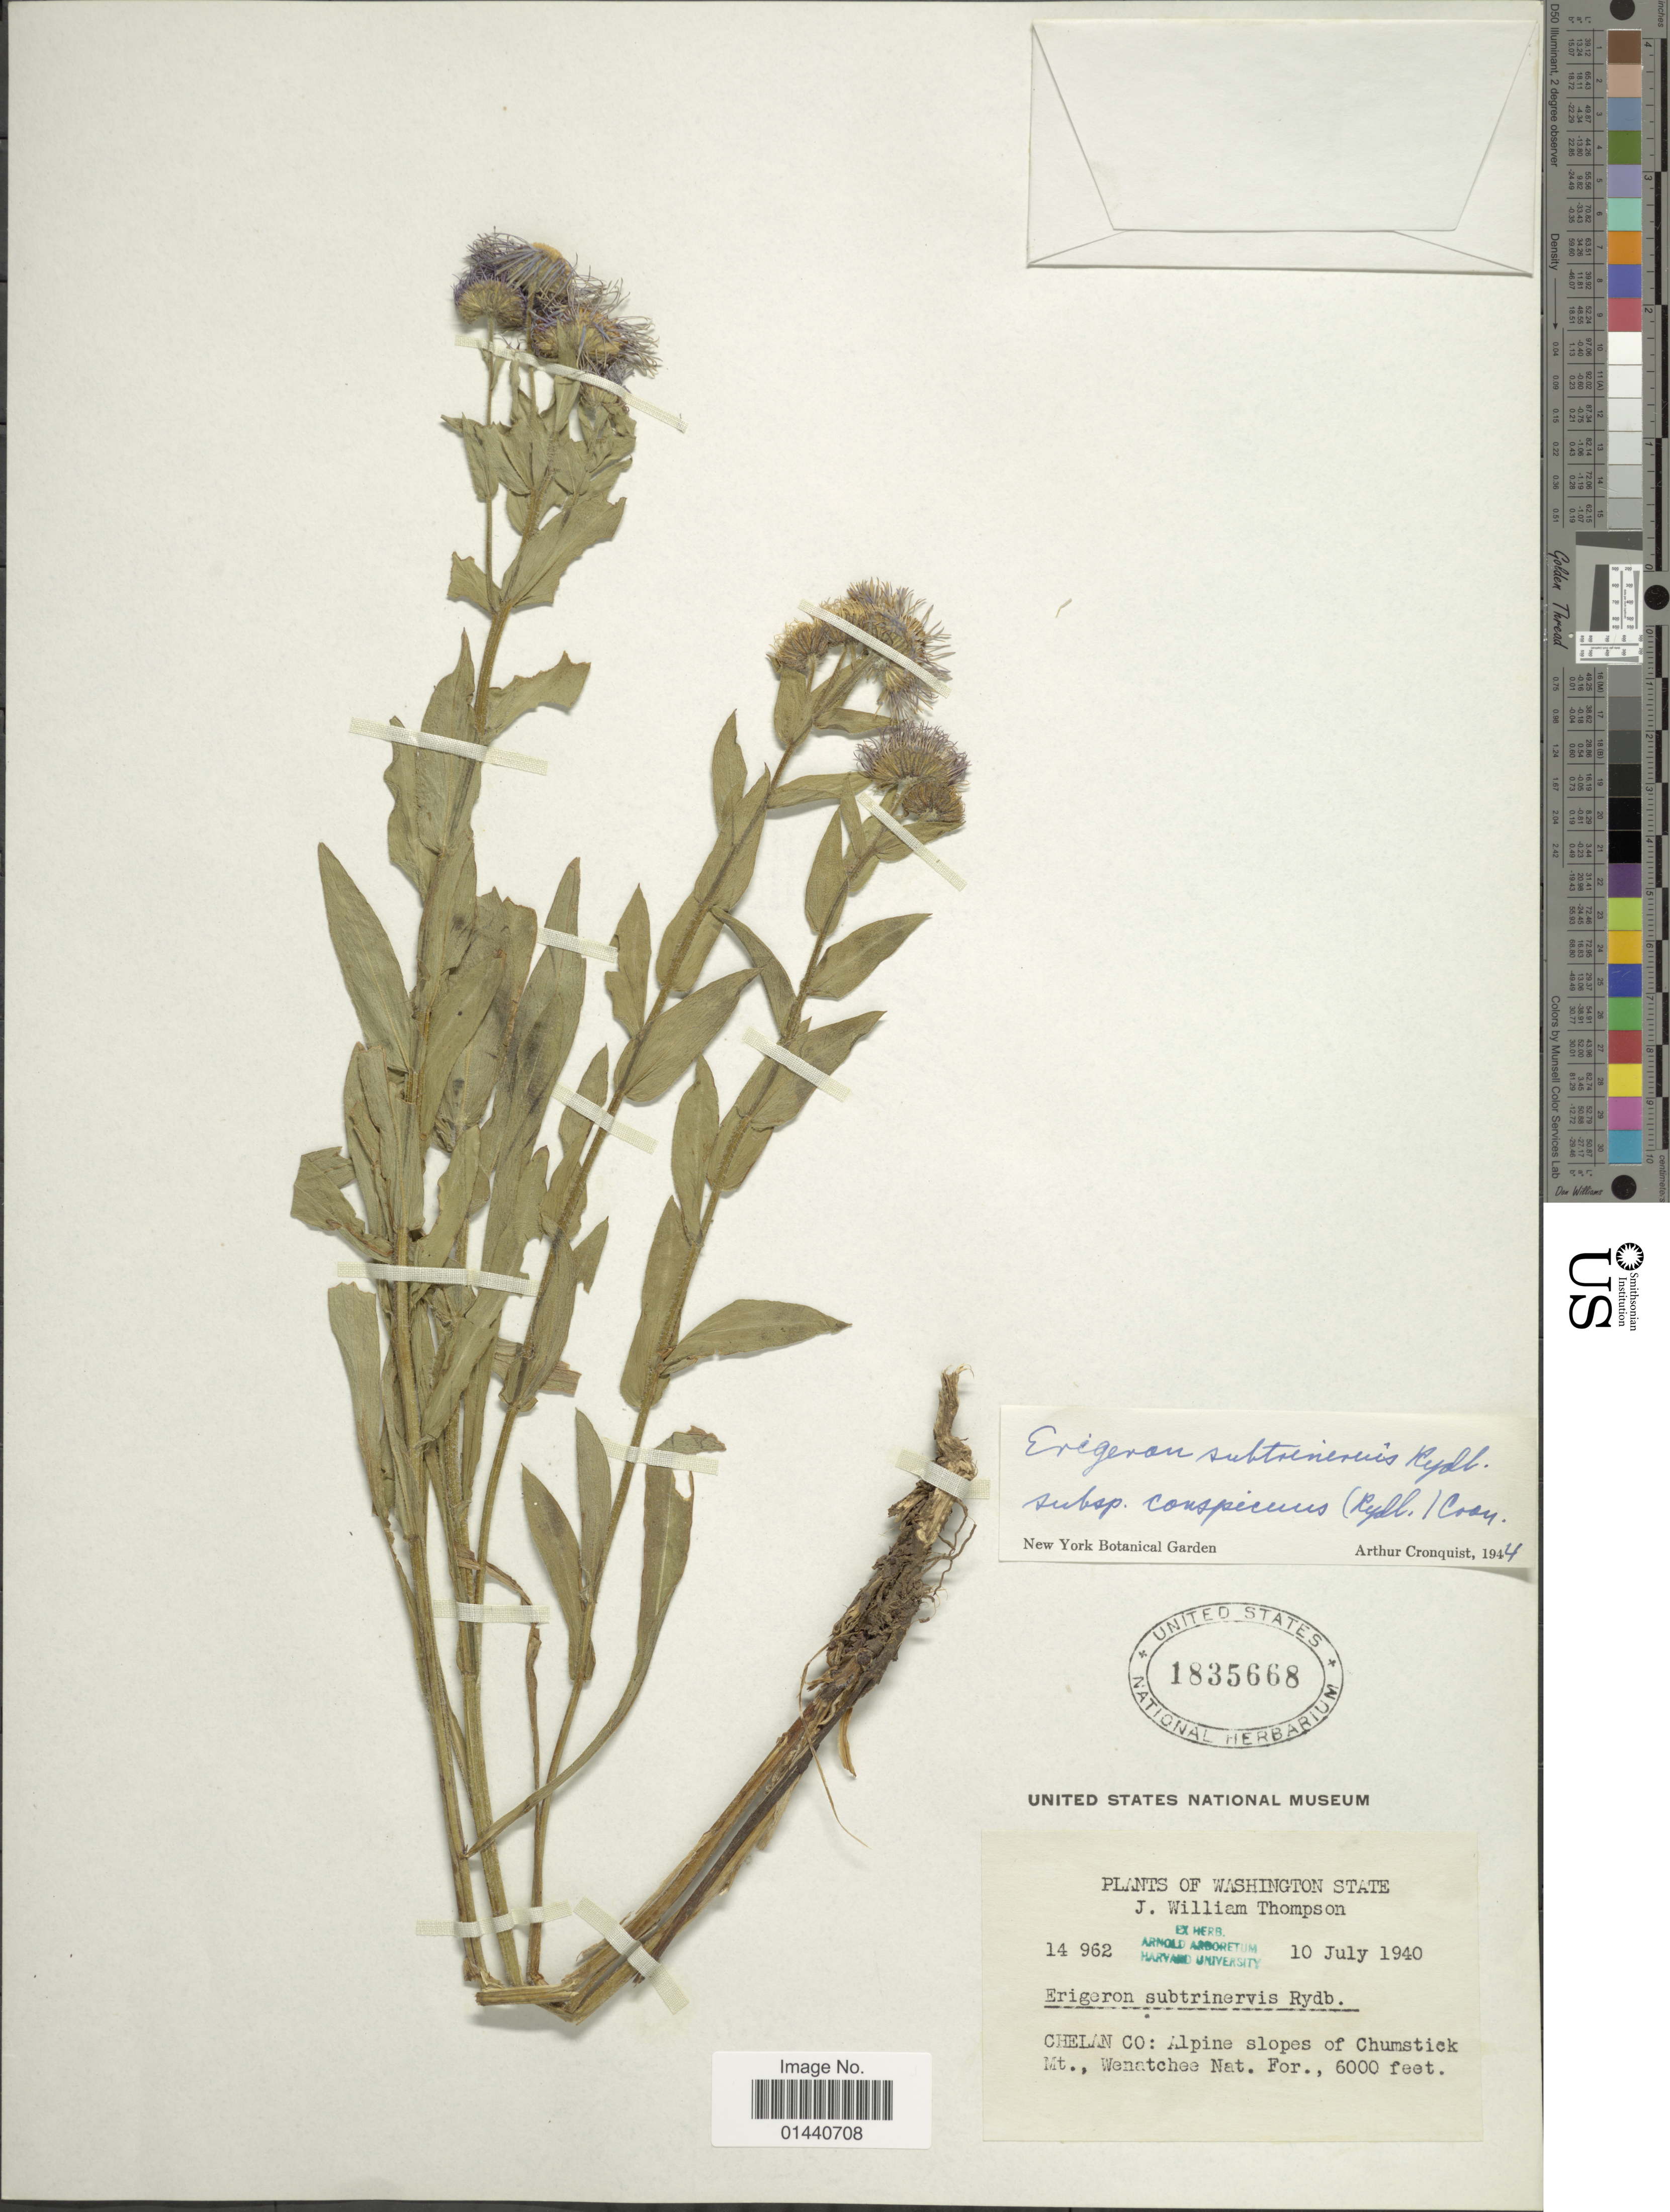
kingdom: Plantae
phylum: Tracheophyta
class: Magnoliopsida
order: Asterales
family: Asteraceae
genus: Erigeron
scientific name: Erigeron subtrinervis var. conspicuus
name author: (Rydb.) Cronq.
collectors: J. W. Thompson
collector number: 14962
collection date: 1940-07-10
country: United States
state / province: Washington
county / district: Chelan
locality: Washington State. Chelan Co: Alpine slopes of Chumstick Mt., Wenatchee Nat. For.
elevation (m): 1829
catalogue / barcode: US 1835668